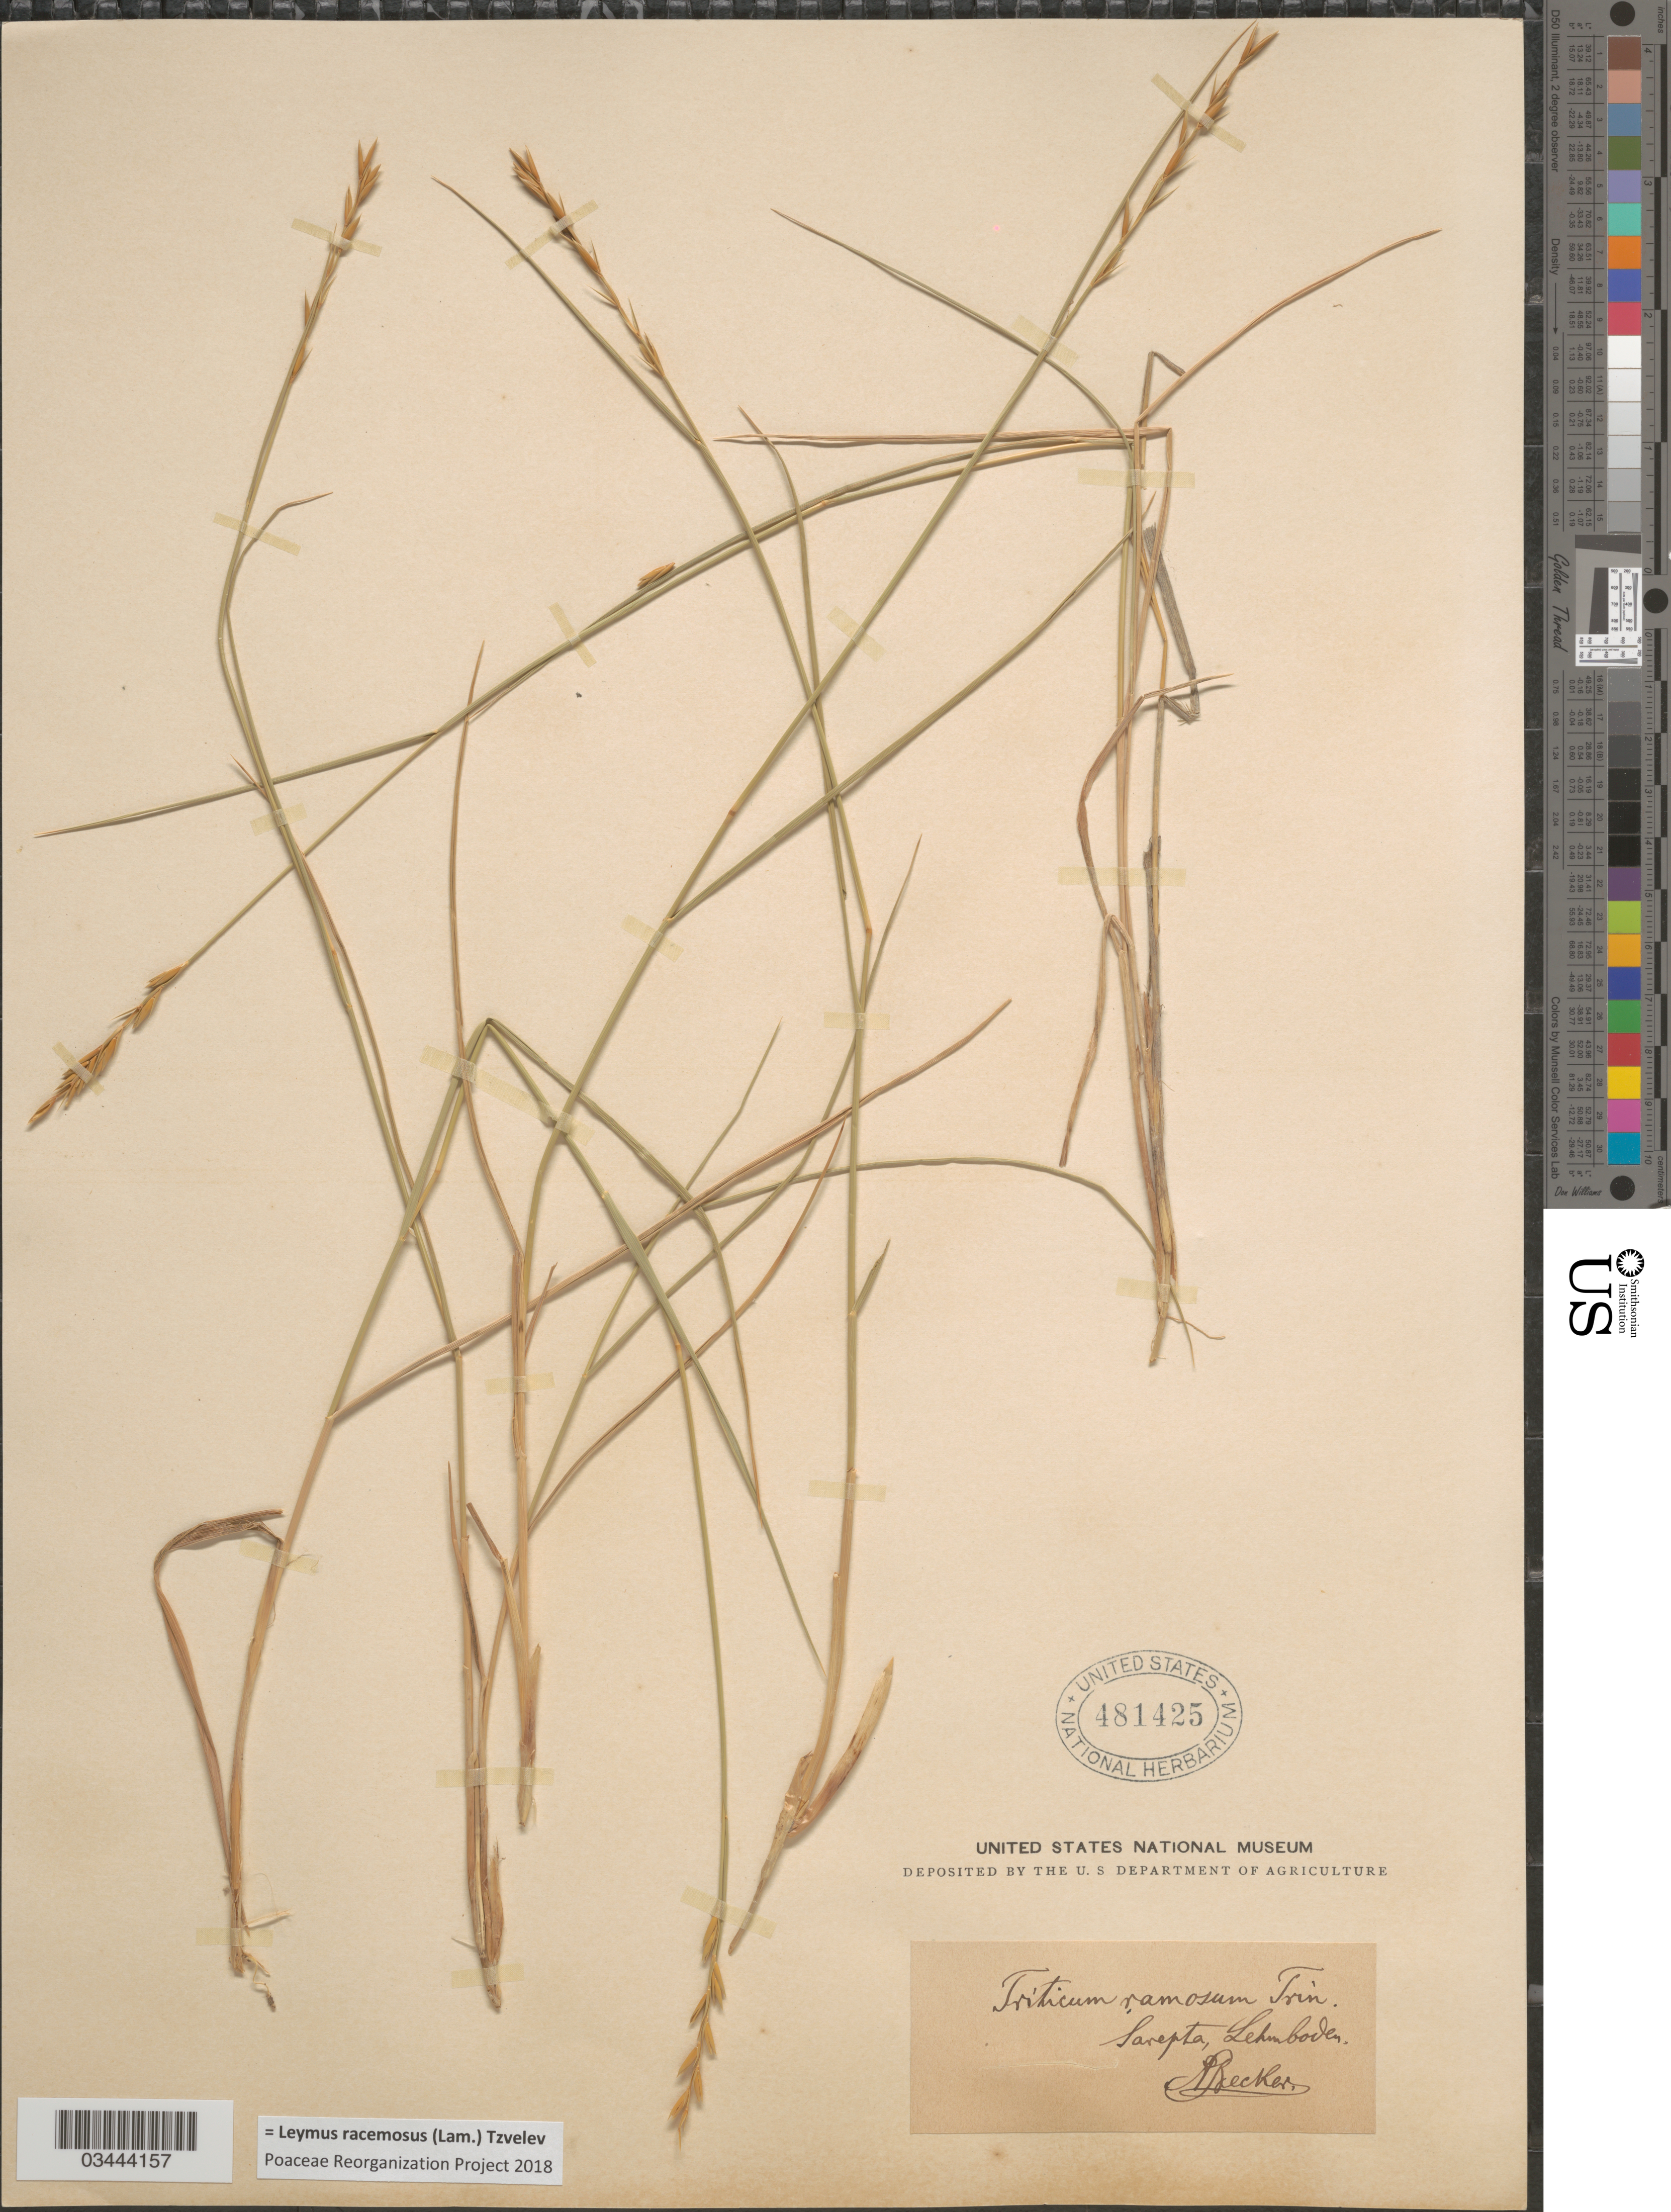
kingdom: Plantae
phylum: Tracheophyta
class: Liliopsida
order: Poales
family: Poaceae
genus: Leymus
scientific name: Leymus racemosus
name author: (Lam.) Tzvelev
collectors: A. Becker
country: Russian Federation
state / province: Volgograd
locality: Sarepta, Lehmboden.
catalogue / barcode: US 481425